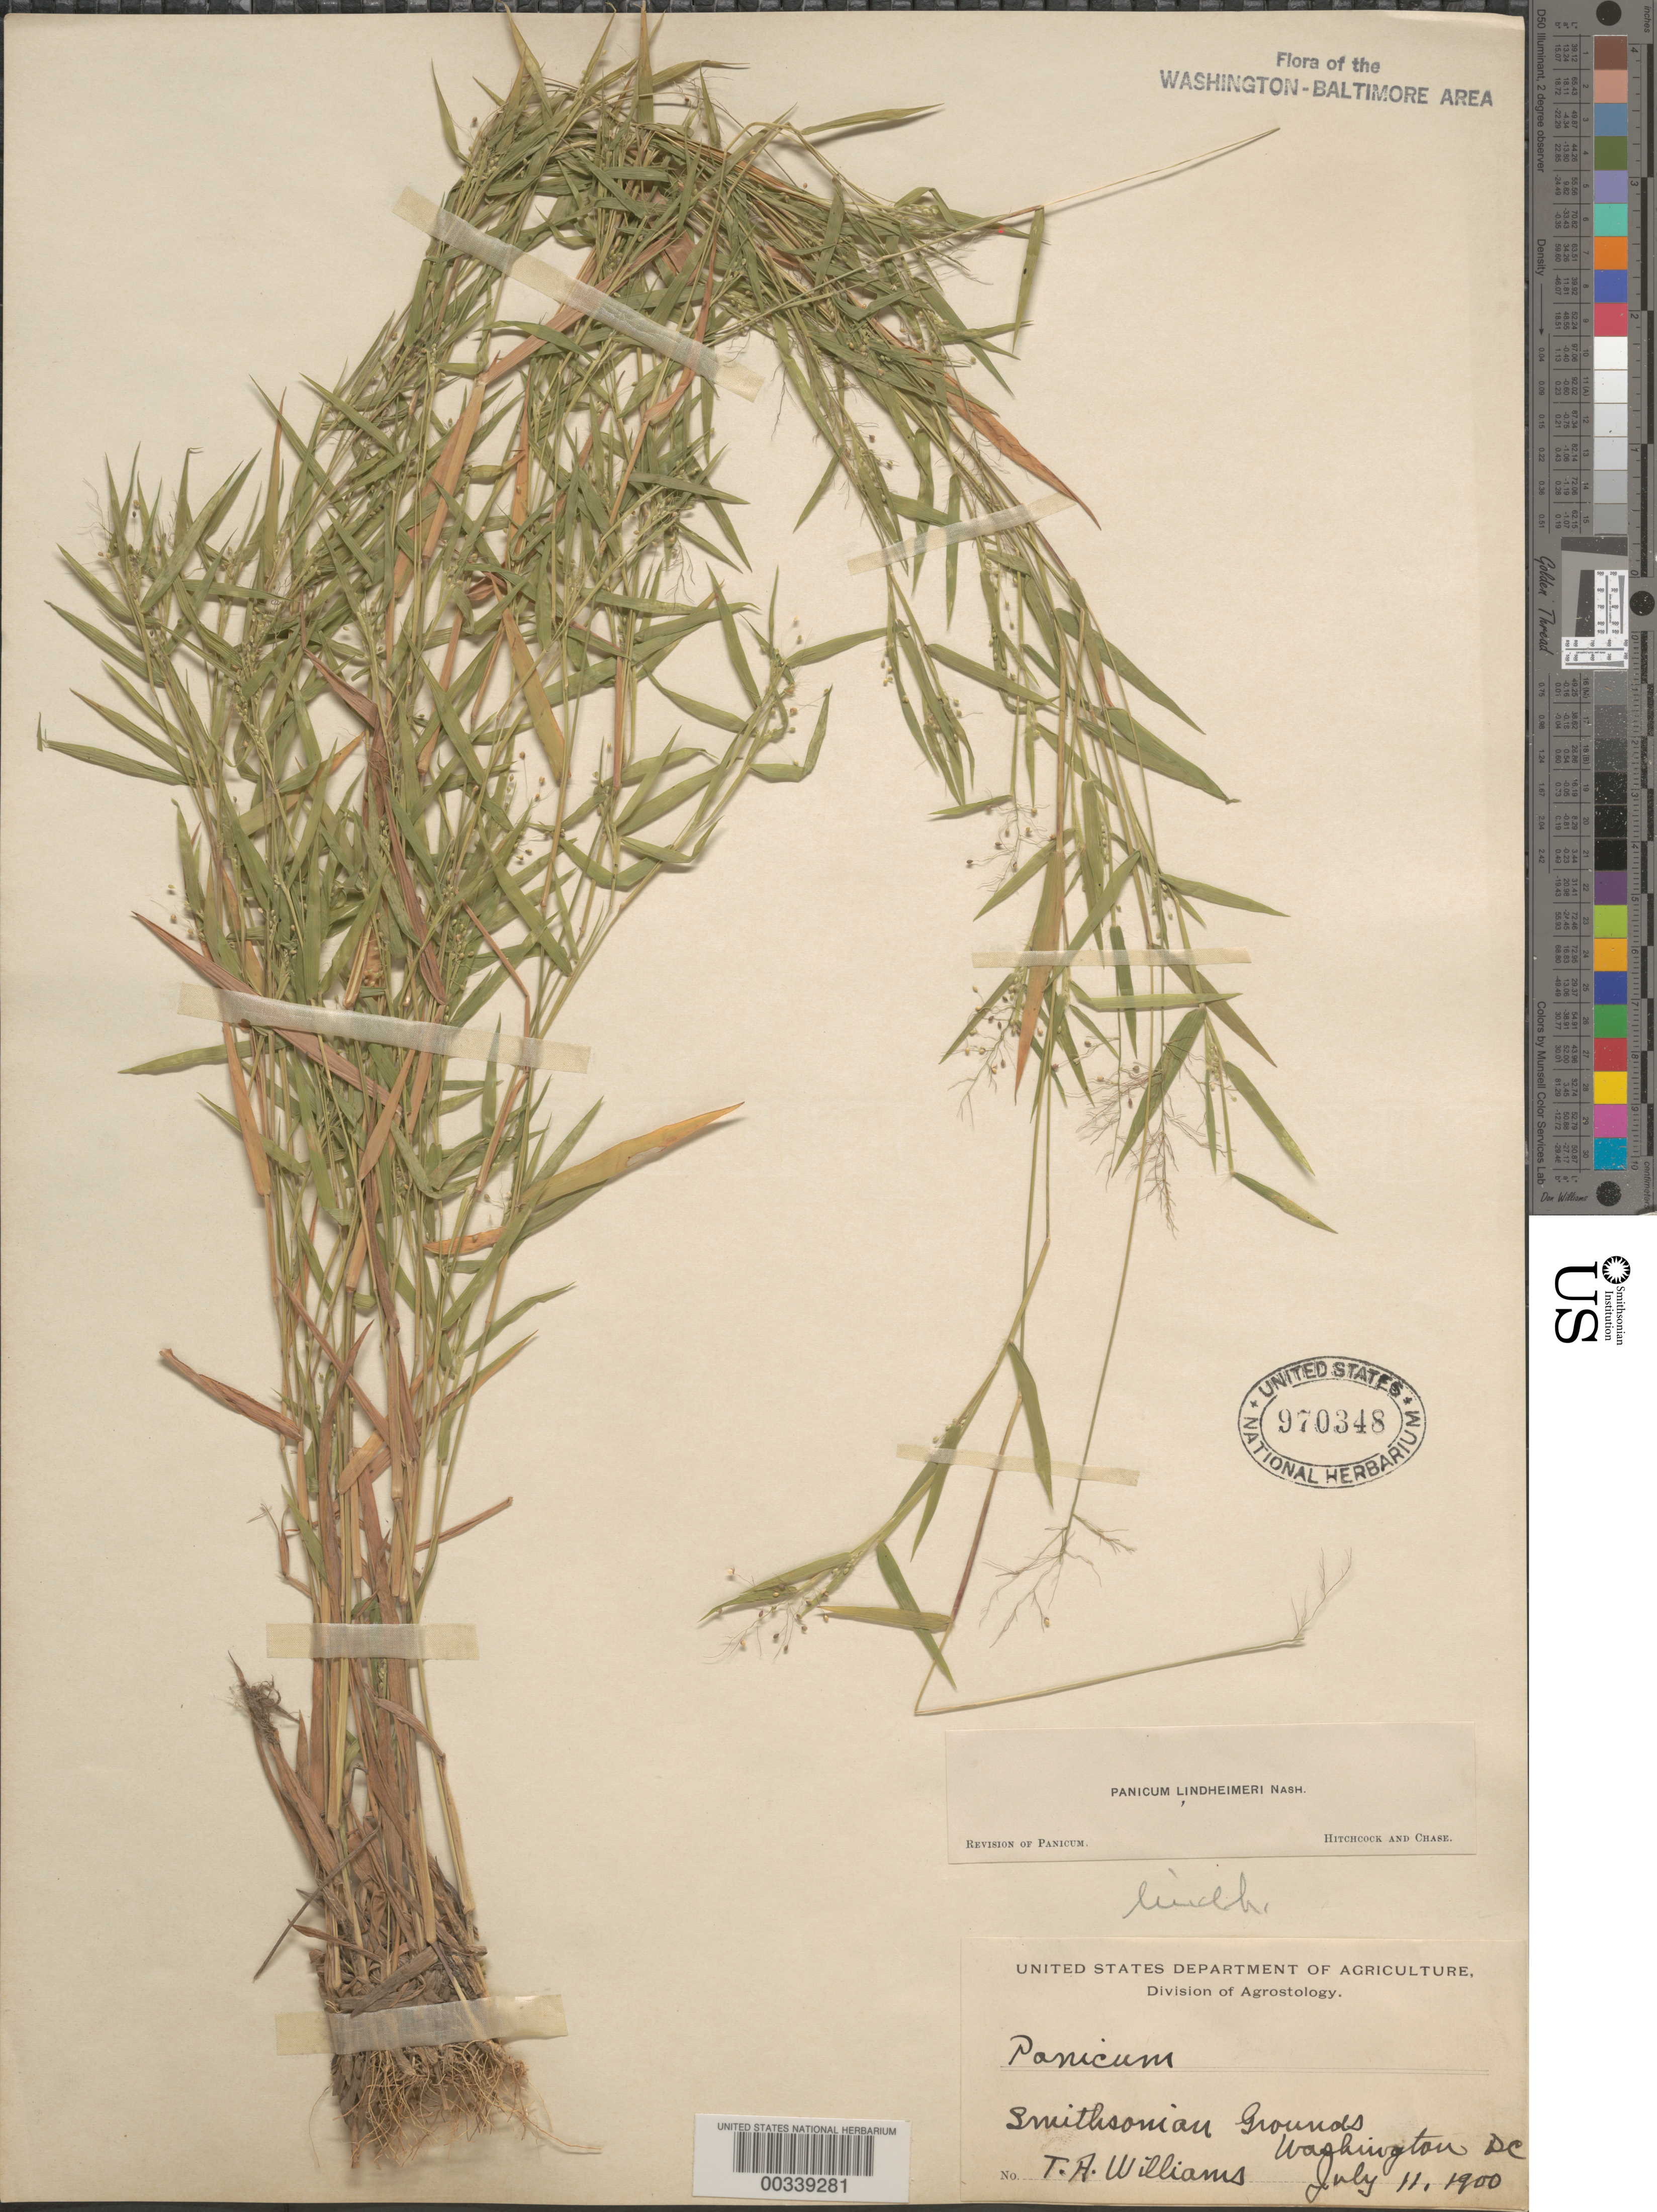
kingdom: Plantae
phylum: Tracheophyta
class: Liliopsida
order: Poales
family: Poaceae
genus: Dichanthelium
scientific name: Dichanthelium acuminatum var. lindheimeri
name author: (Nash) Gould & C.A. Clark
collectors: T. A. Williams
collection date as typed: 11 Jul 1900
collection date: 1900-07-11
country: United States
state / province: District of Columbia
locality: Smithsonian grounds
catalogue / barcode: US 970348